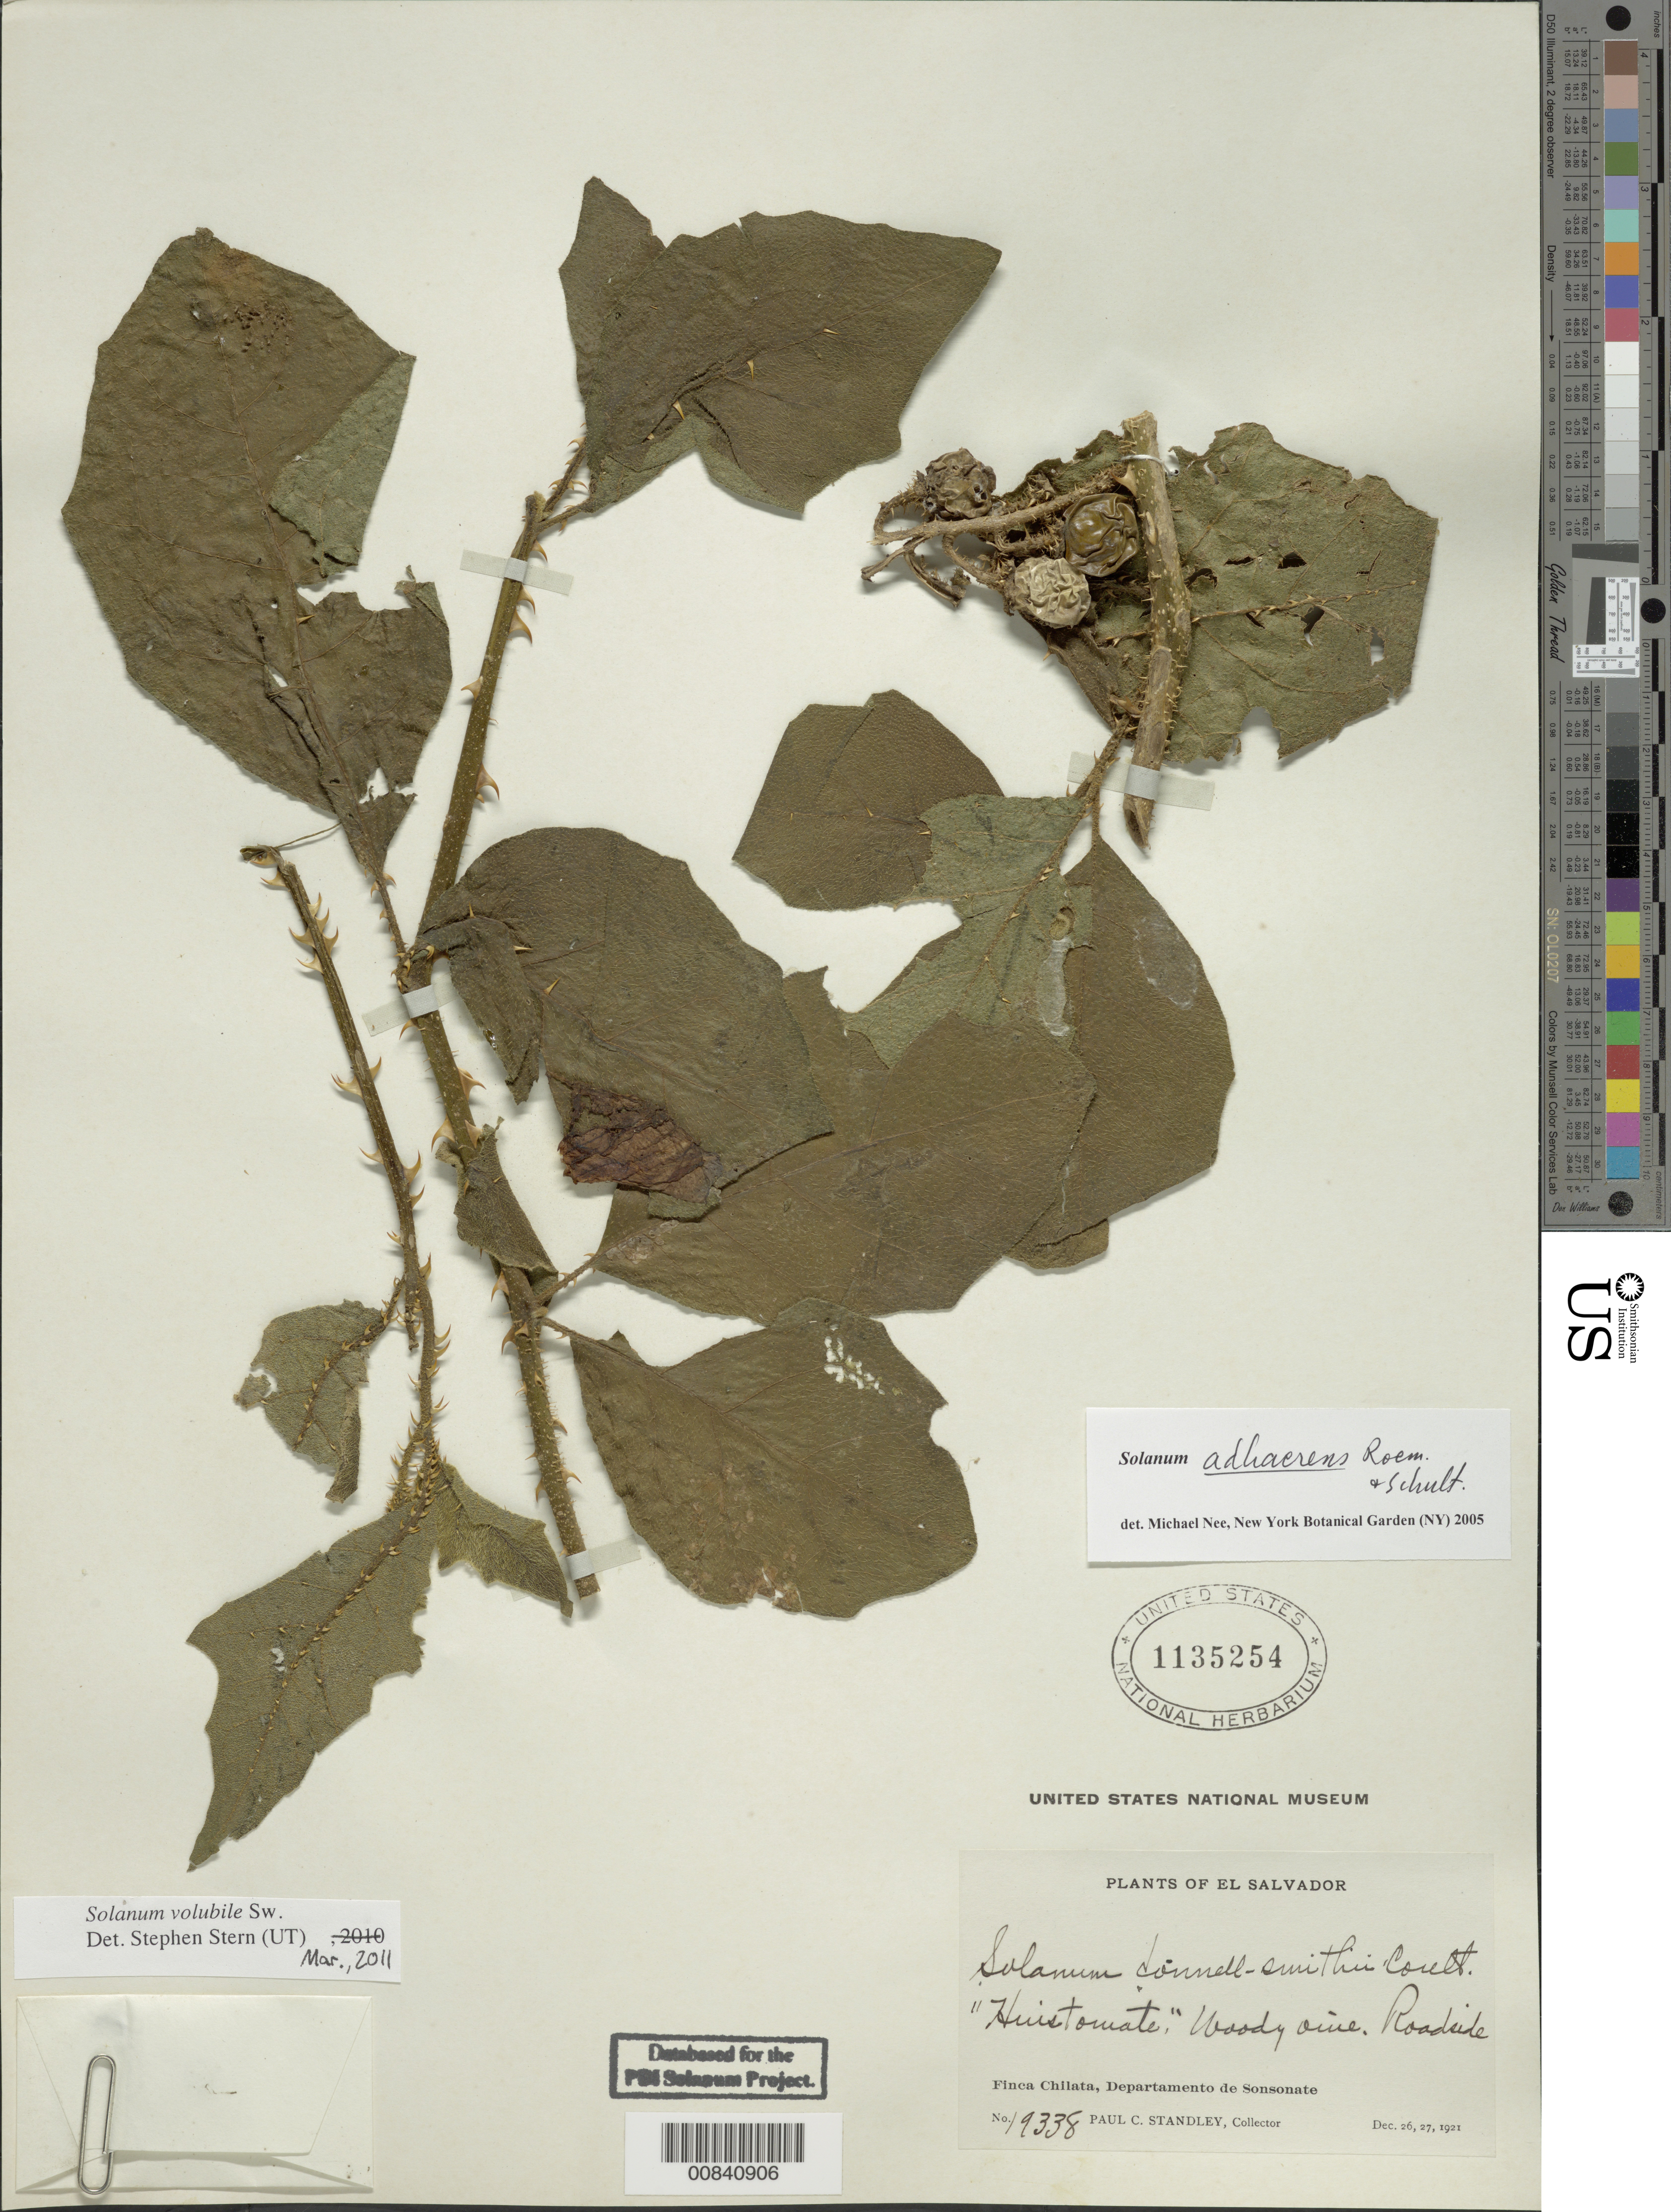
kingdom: Plantae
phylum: Tracheophyta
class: Magnoliopsida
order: Solanales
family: Solanaceae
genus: Solanum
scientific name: Solanum adhaerens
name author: Roem. & Schult.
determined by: Nee, Michael H.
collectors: P. C. Standley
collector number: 19338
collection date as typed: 26 Dec 1921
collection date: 1921-12-26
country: El Salvador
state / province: Sonsonate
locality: Finca Chilata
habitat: Roadside.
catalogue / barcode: US 1135254